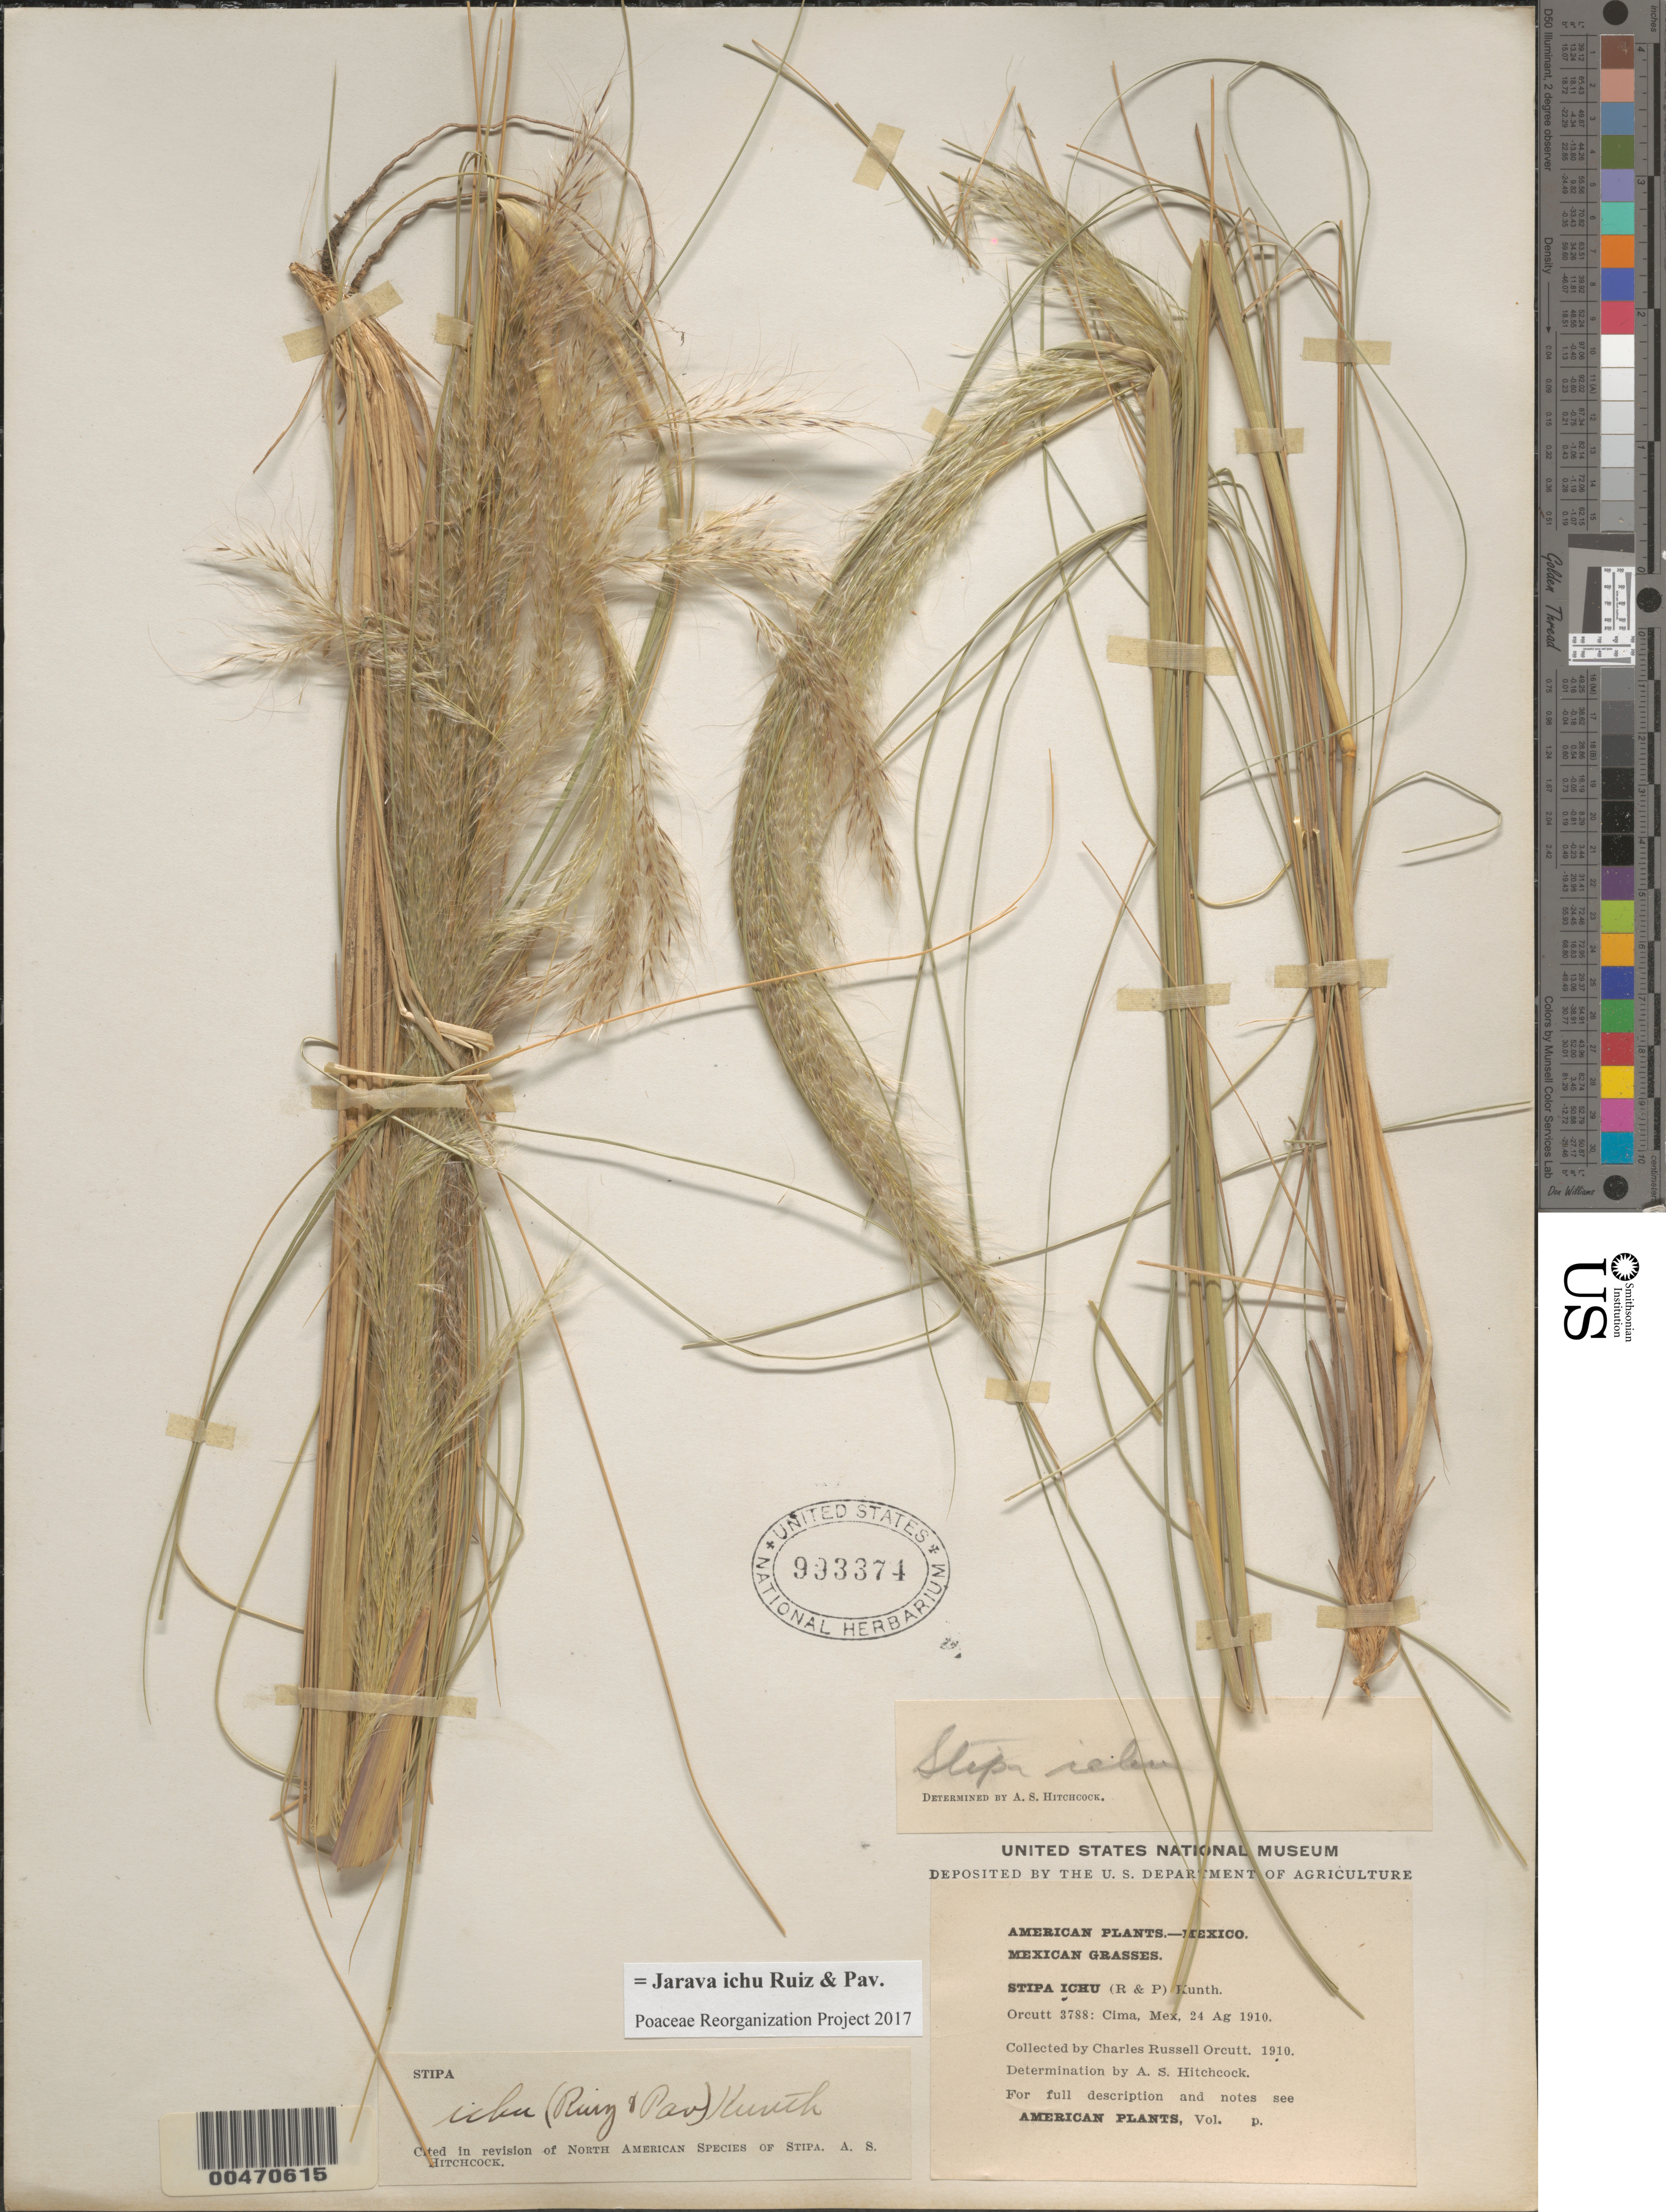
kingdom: Plantae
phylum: Tracheophyta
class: Liliopsida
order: Poales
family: Poaceae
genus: Jarava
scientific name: Jarava ichu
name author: Ruiz & Pav.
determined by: Poaceae Reorganization Project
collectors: C. R. Orcutt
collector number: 3788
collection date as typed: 24 Aug 1910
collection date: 1910-08-24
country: Mexico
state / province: México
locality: Cima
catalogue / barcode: US 993374